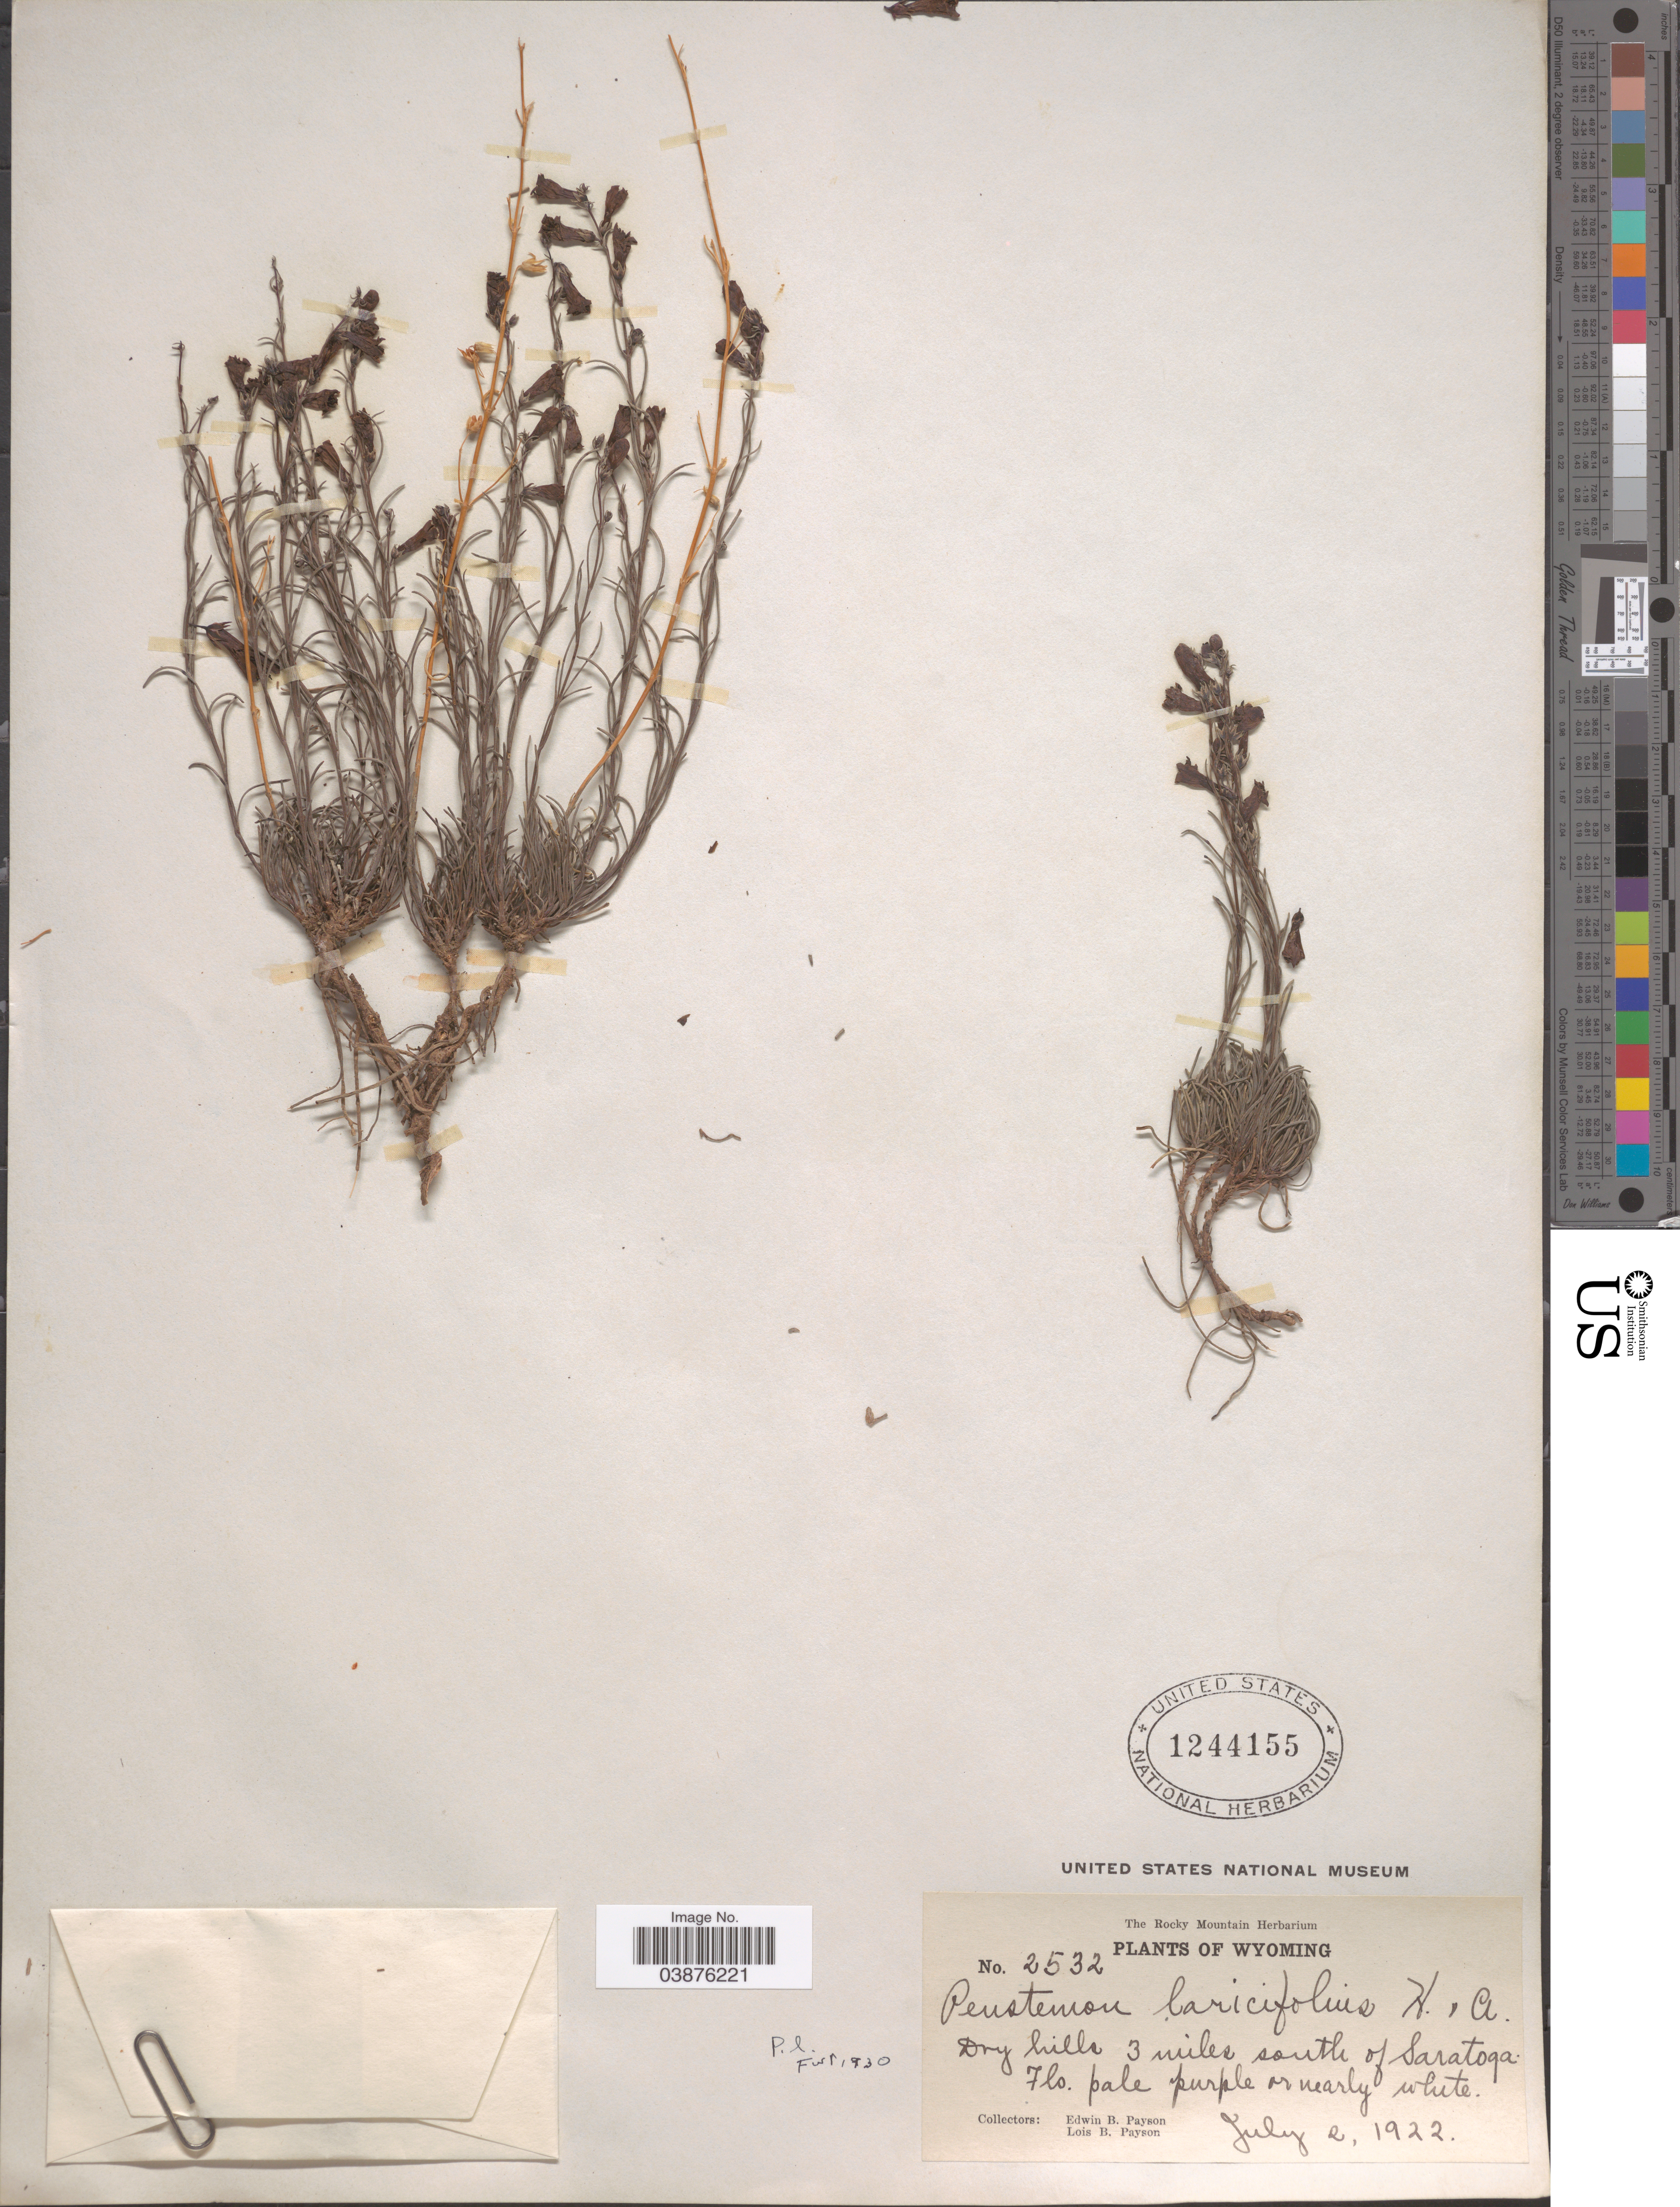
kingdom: Plantae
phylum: Tracheophyta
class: Magnoliopsida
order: Lamiales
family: Plantaginaceae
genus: Penstemon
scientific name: Penstemon laricifolius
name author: Hook. & Arn.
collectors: E. B. Payson & L. Payson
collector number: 2532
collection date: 1922-07-02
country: United States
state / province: Wyoming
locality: Dry hills 3 miles south of Saratoga.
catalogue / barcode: US 1244155